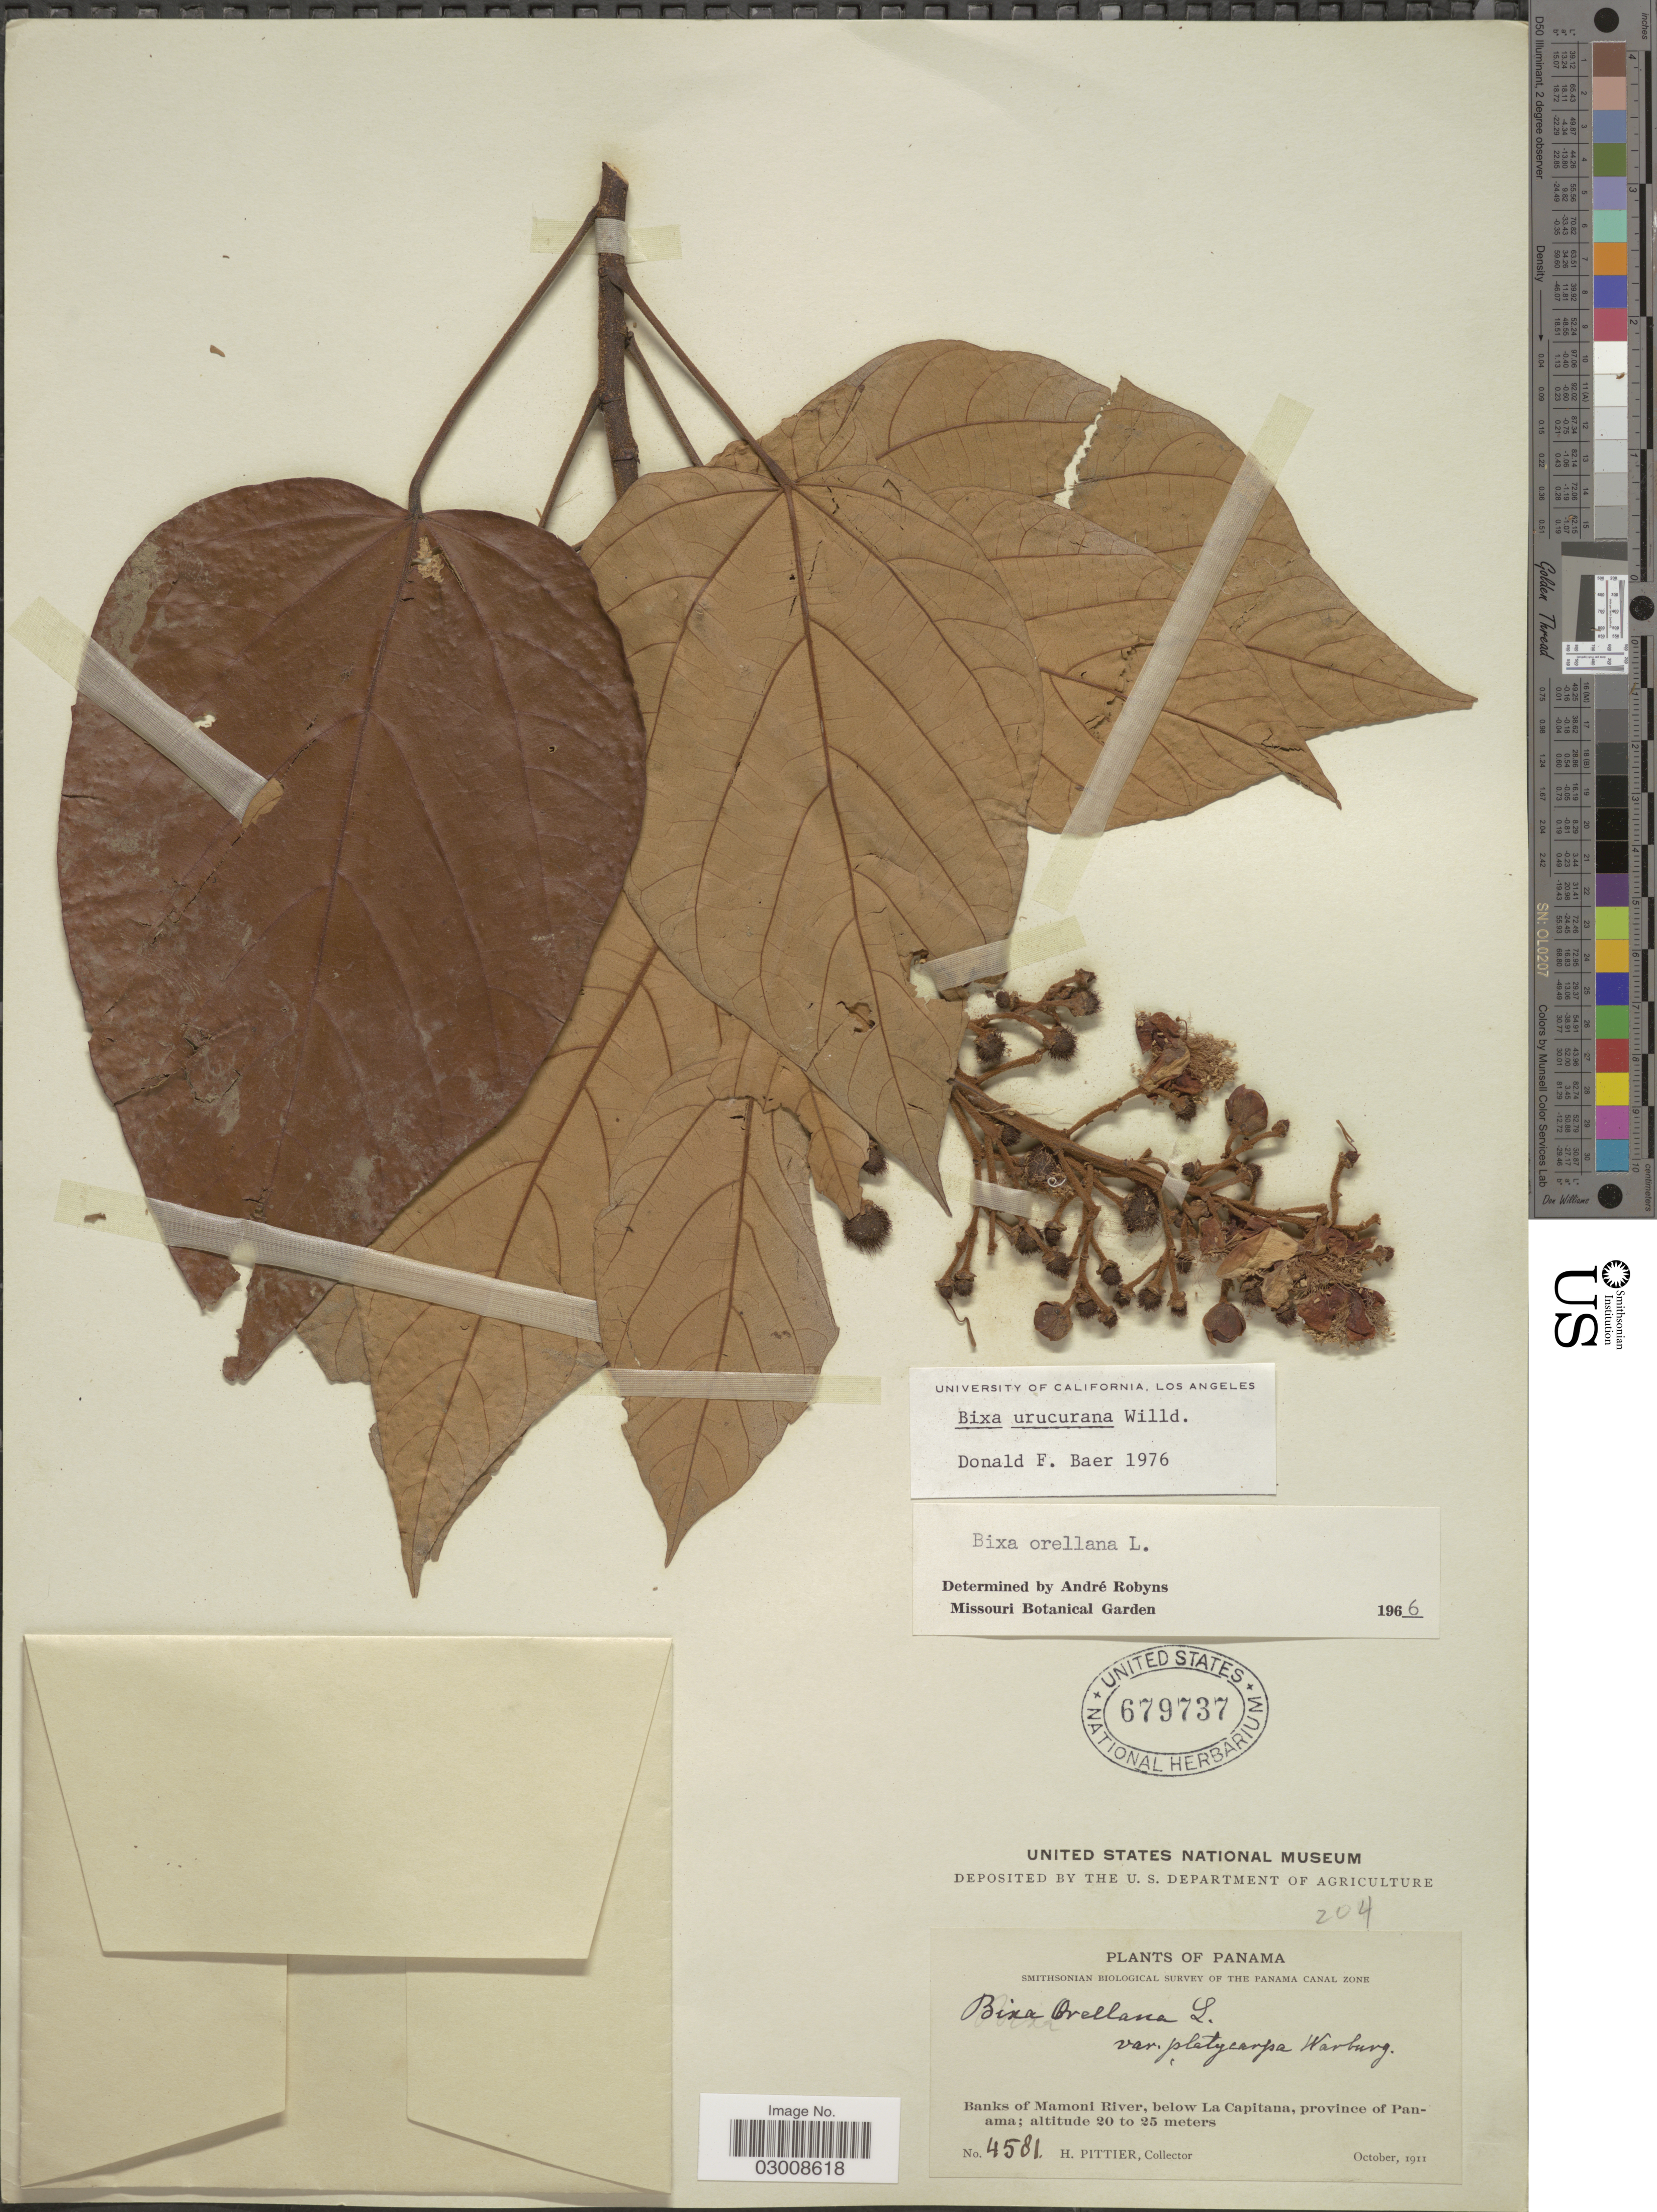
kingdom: Plantae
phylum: Tracheophyta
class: Magnoliopsida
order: Malvales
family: Bixaceae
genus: Bixa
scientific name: Bixa urucurana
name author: Willd.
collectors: H. F. Pittier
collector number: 4581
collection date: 1911-10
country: Panama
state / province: Panamá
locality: Banks of Mamoni River, below La Capitana, province of Panama.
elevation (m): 20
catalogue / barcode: US 679737